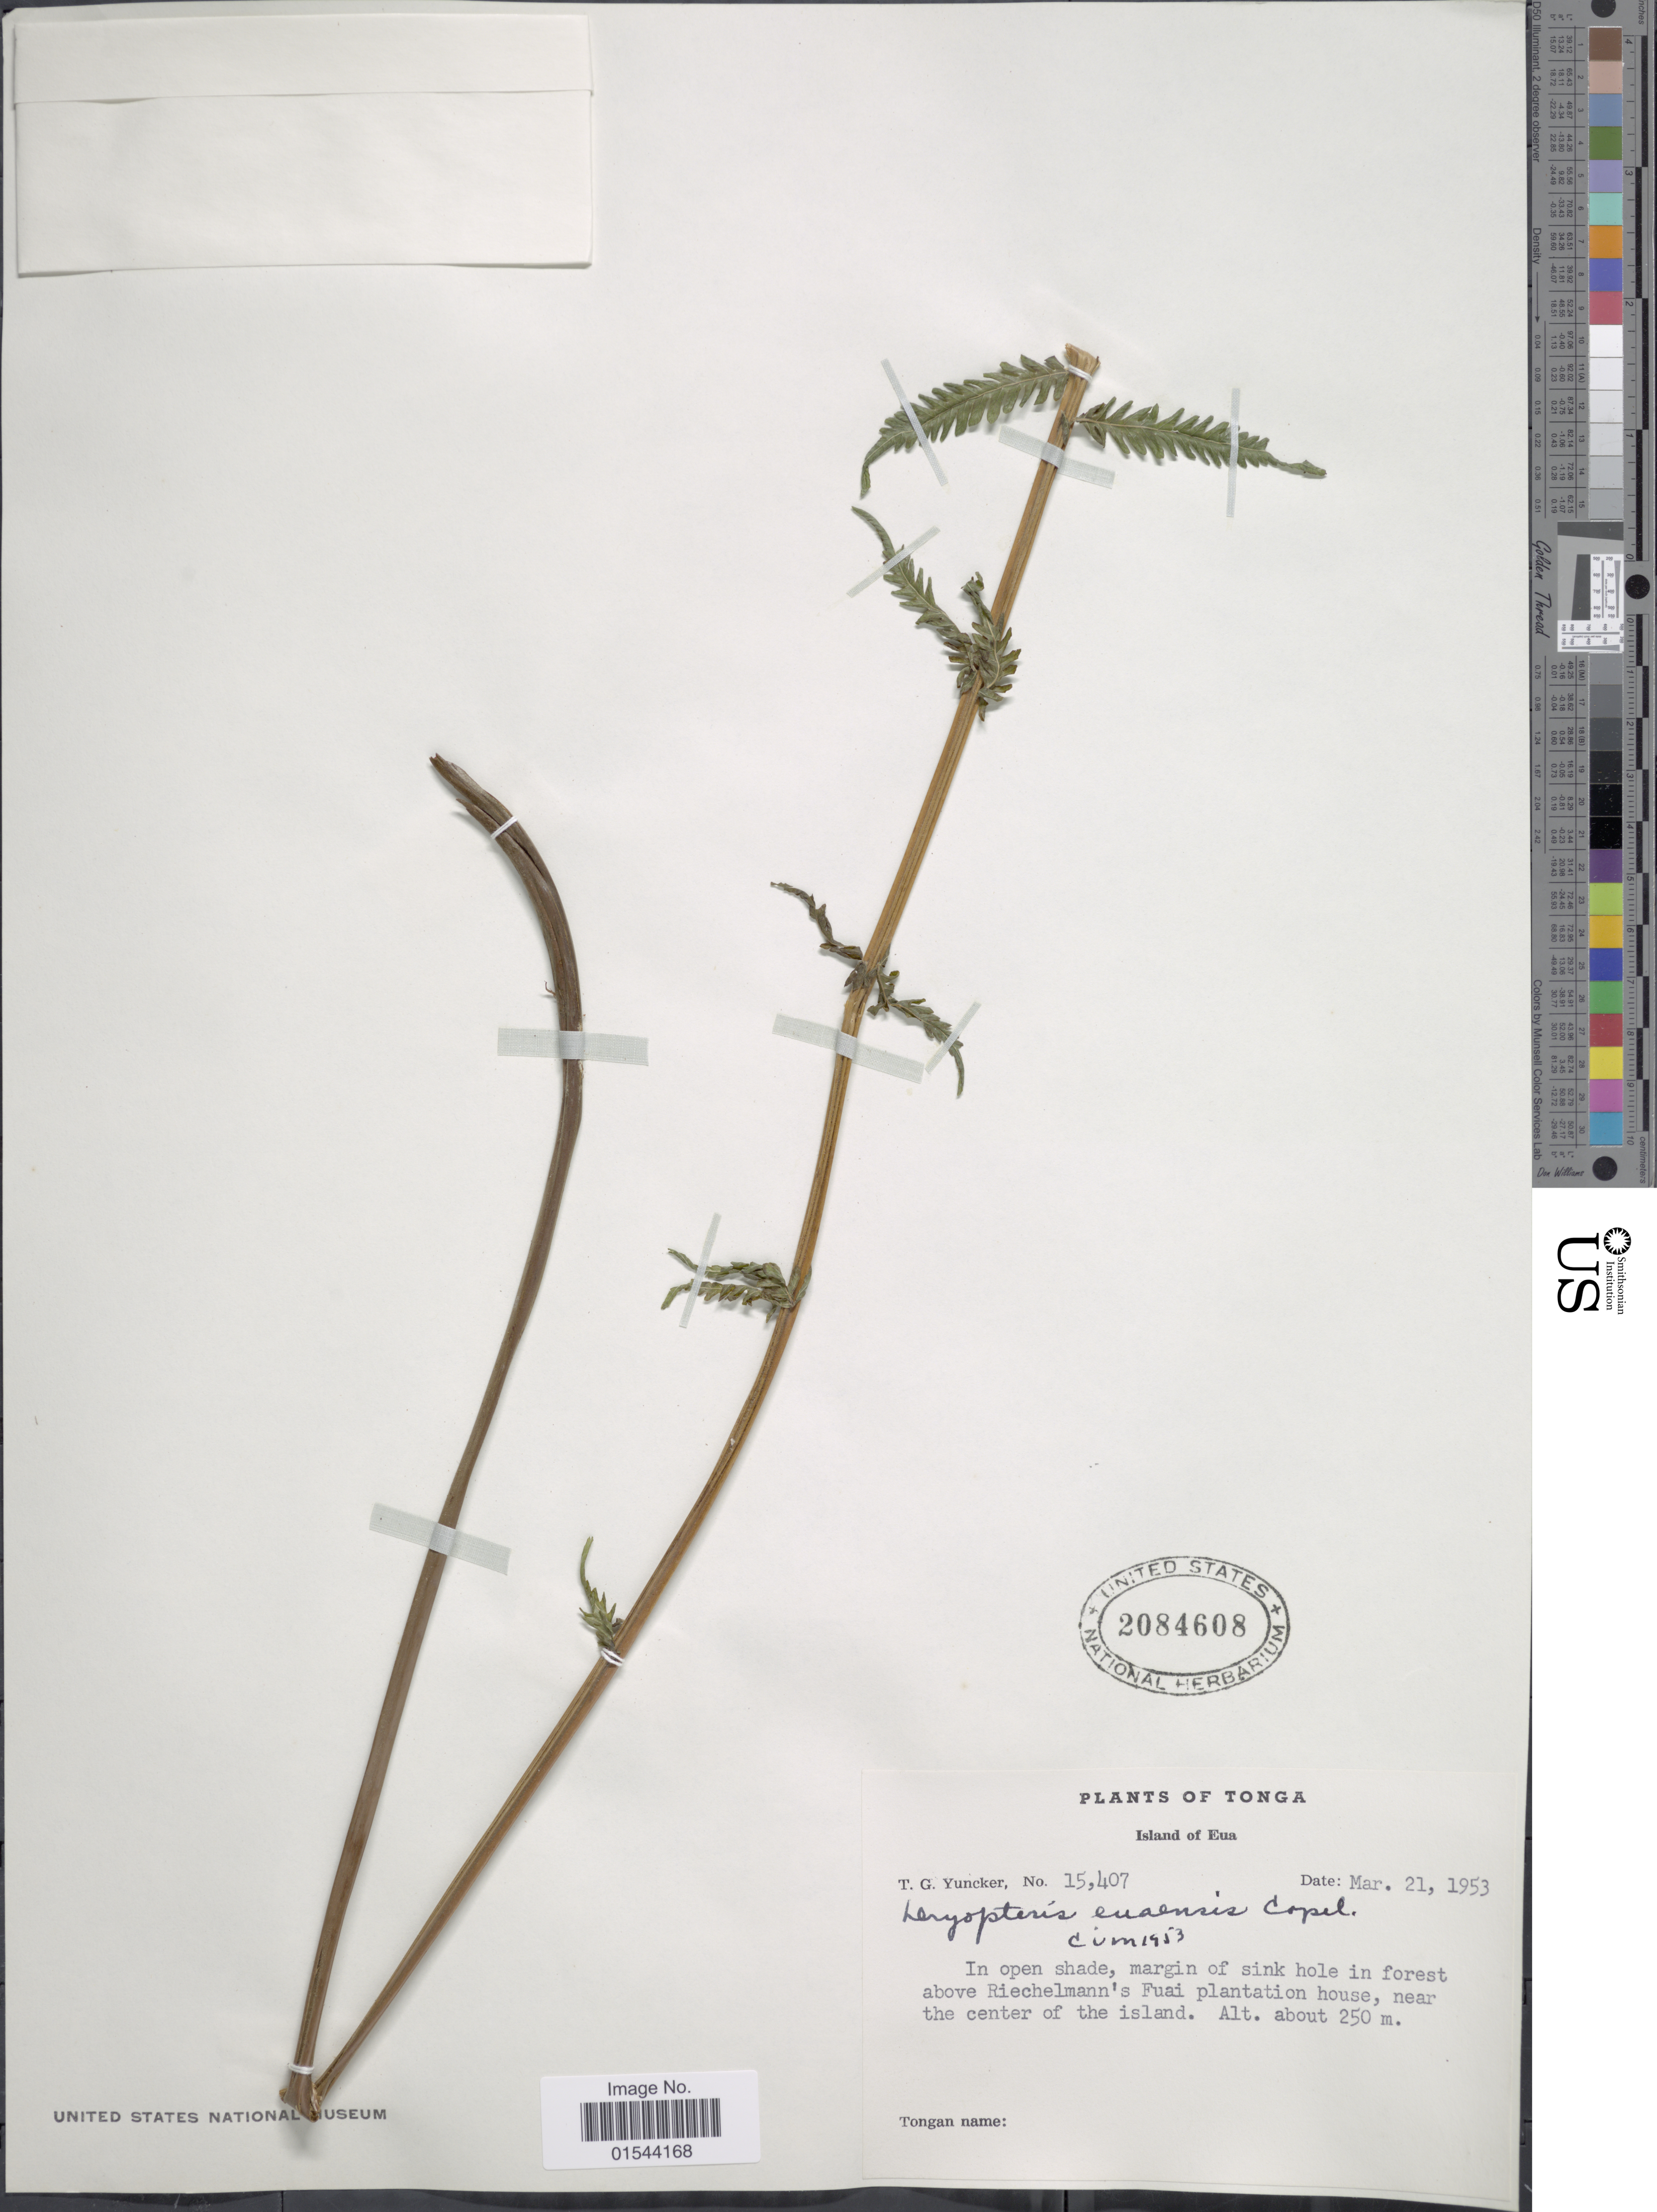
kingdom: Plantae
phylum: Tracheophyta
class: Polypodiopsida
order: Polypodiales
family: Thelypteridaceae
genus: Christella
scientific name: Christella harveyi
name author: (Mett.) Holttum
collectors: T. G. Yuncker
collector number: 15407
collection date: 1953-03-21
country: Tonga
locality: Island of Eua, in open shade, margin of sink hole in forest above Riechelmann's Fuai plantation house, near the center of the island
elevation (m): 250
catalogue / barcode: US 2084608